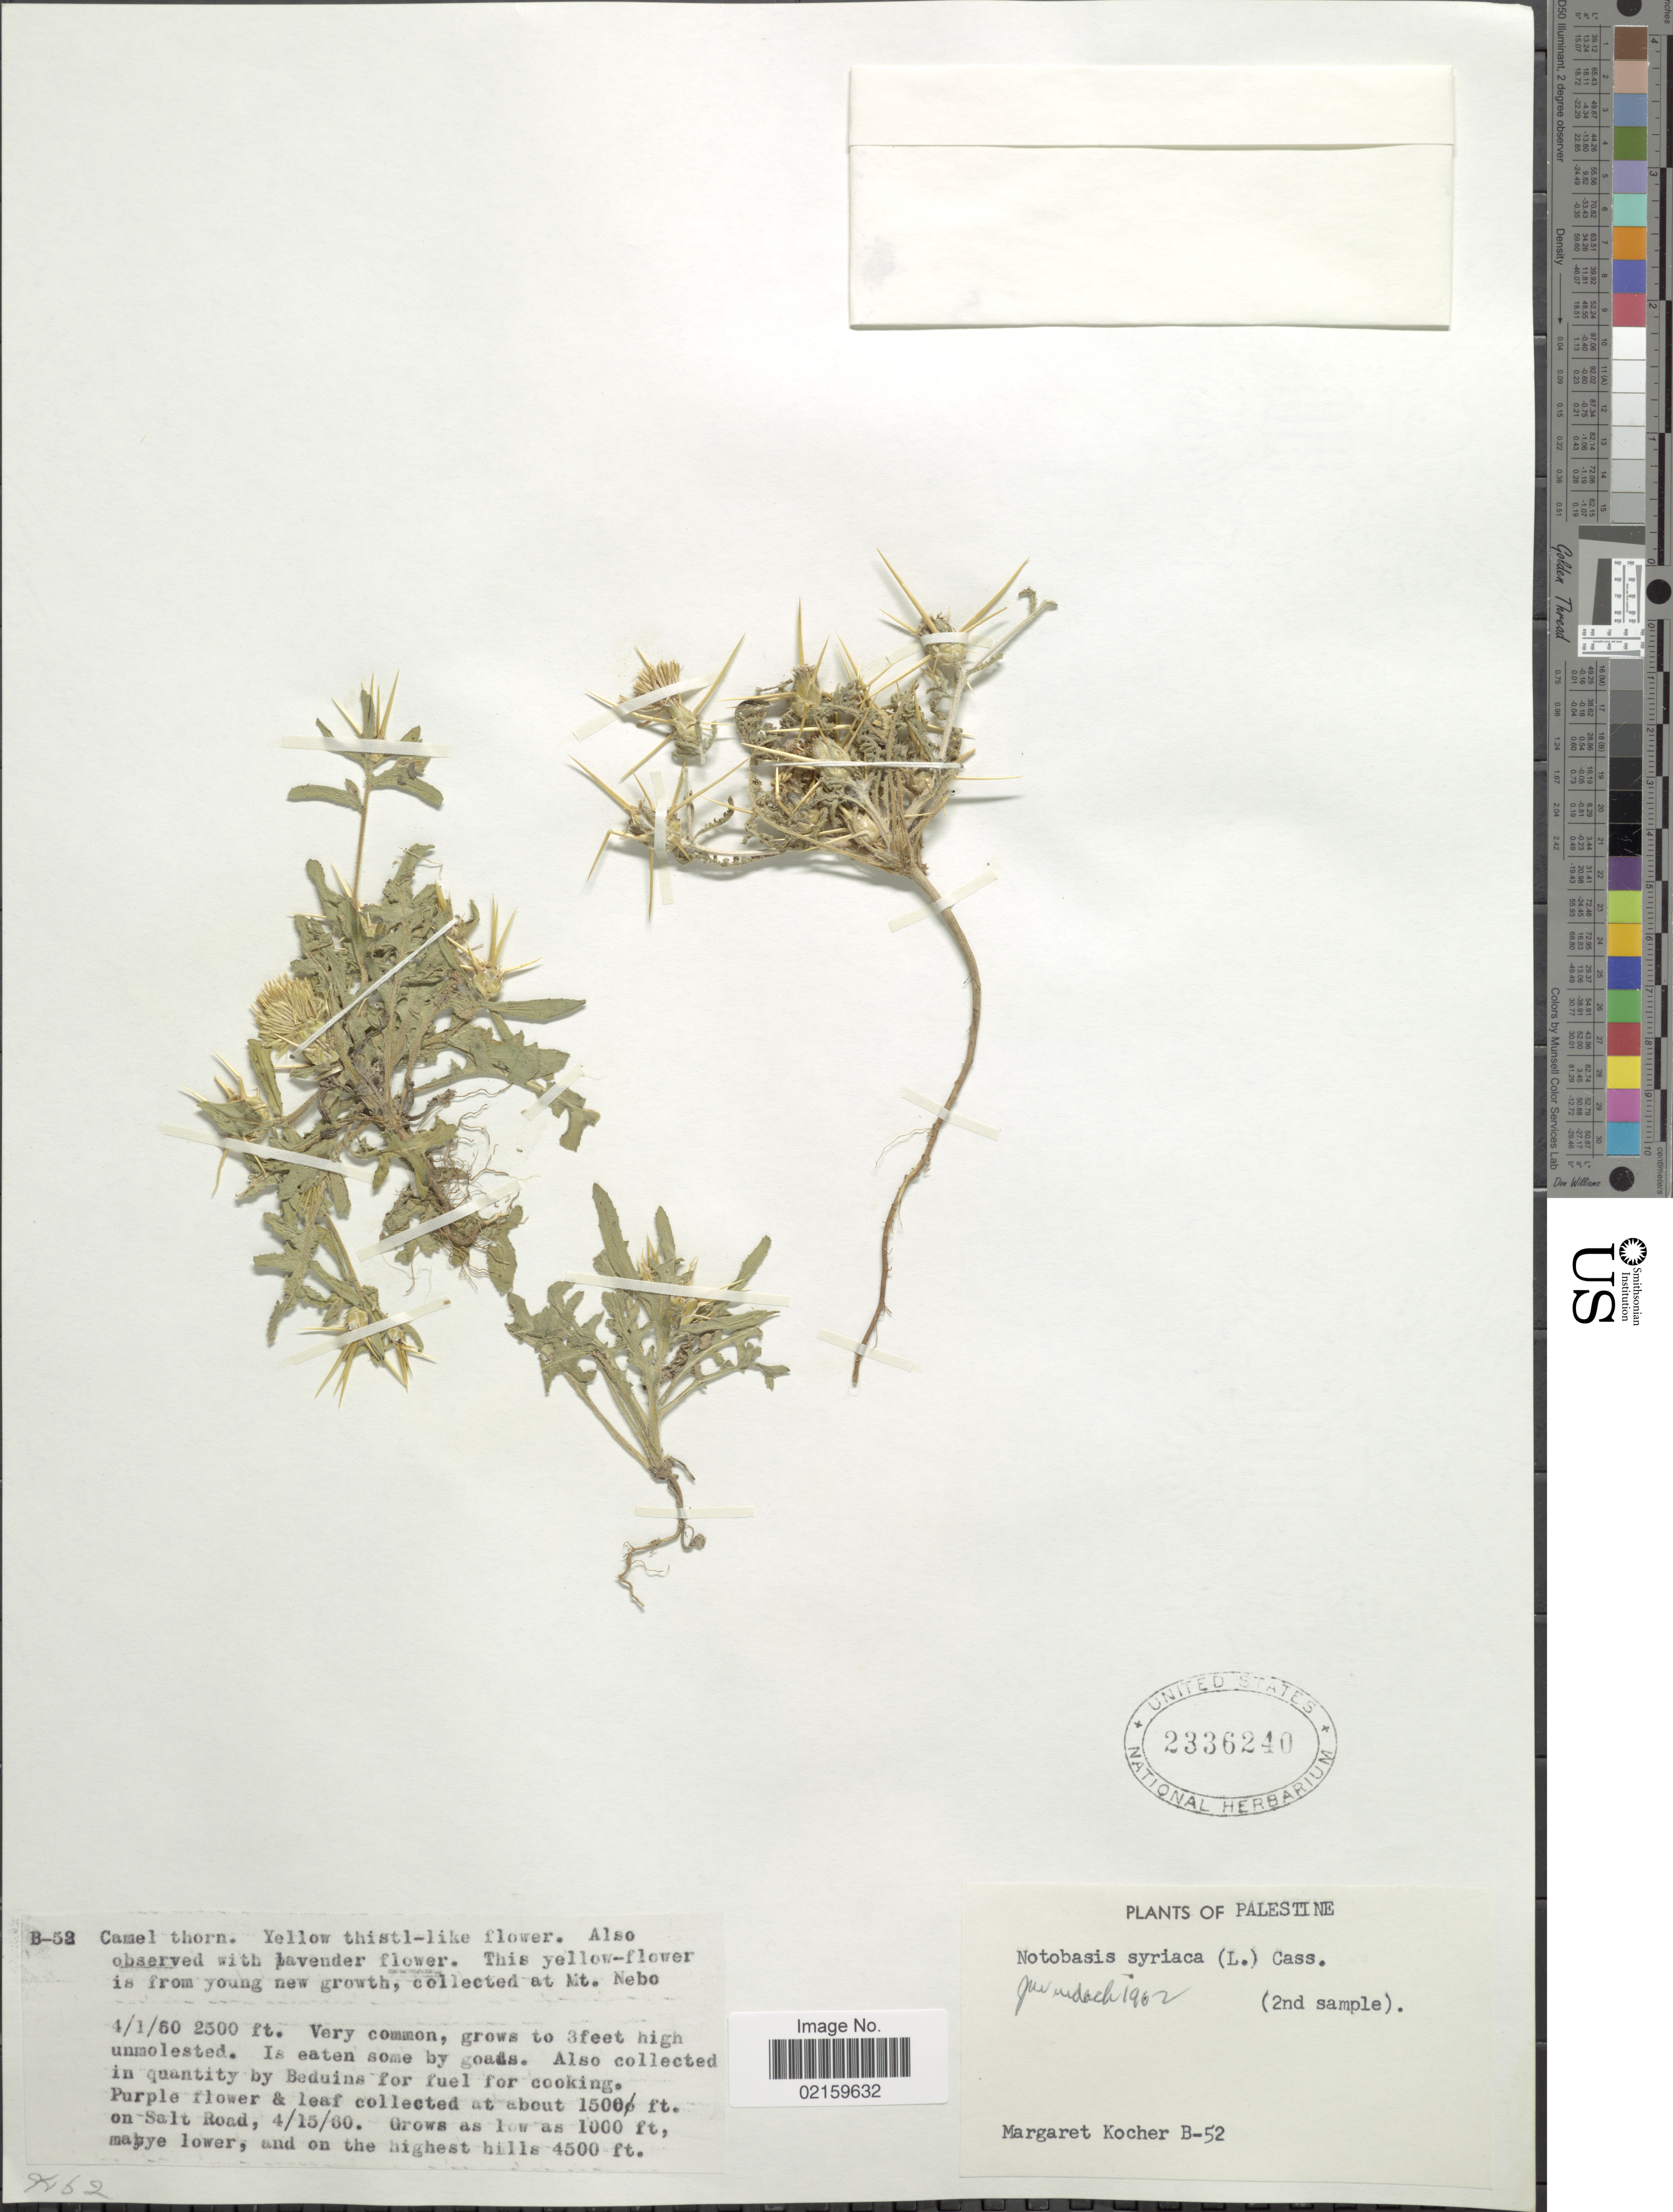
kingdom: Plantae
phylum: Tracheophyta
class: Magnoliopsida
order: Asterales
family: Asteraceae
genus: Notobasis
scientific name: Notobasis syriaca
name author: (L.) Cass.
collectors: M. Kocher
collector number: B-52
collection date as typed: Transcribed d/m/y: 4/6/60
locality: Palestine.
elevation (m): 762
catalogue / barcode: US 2336240